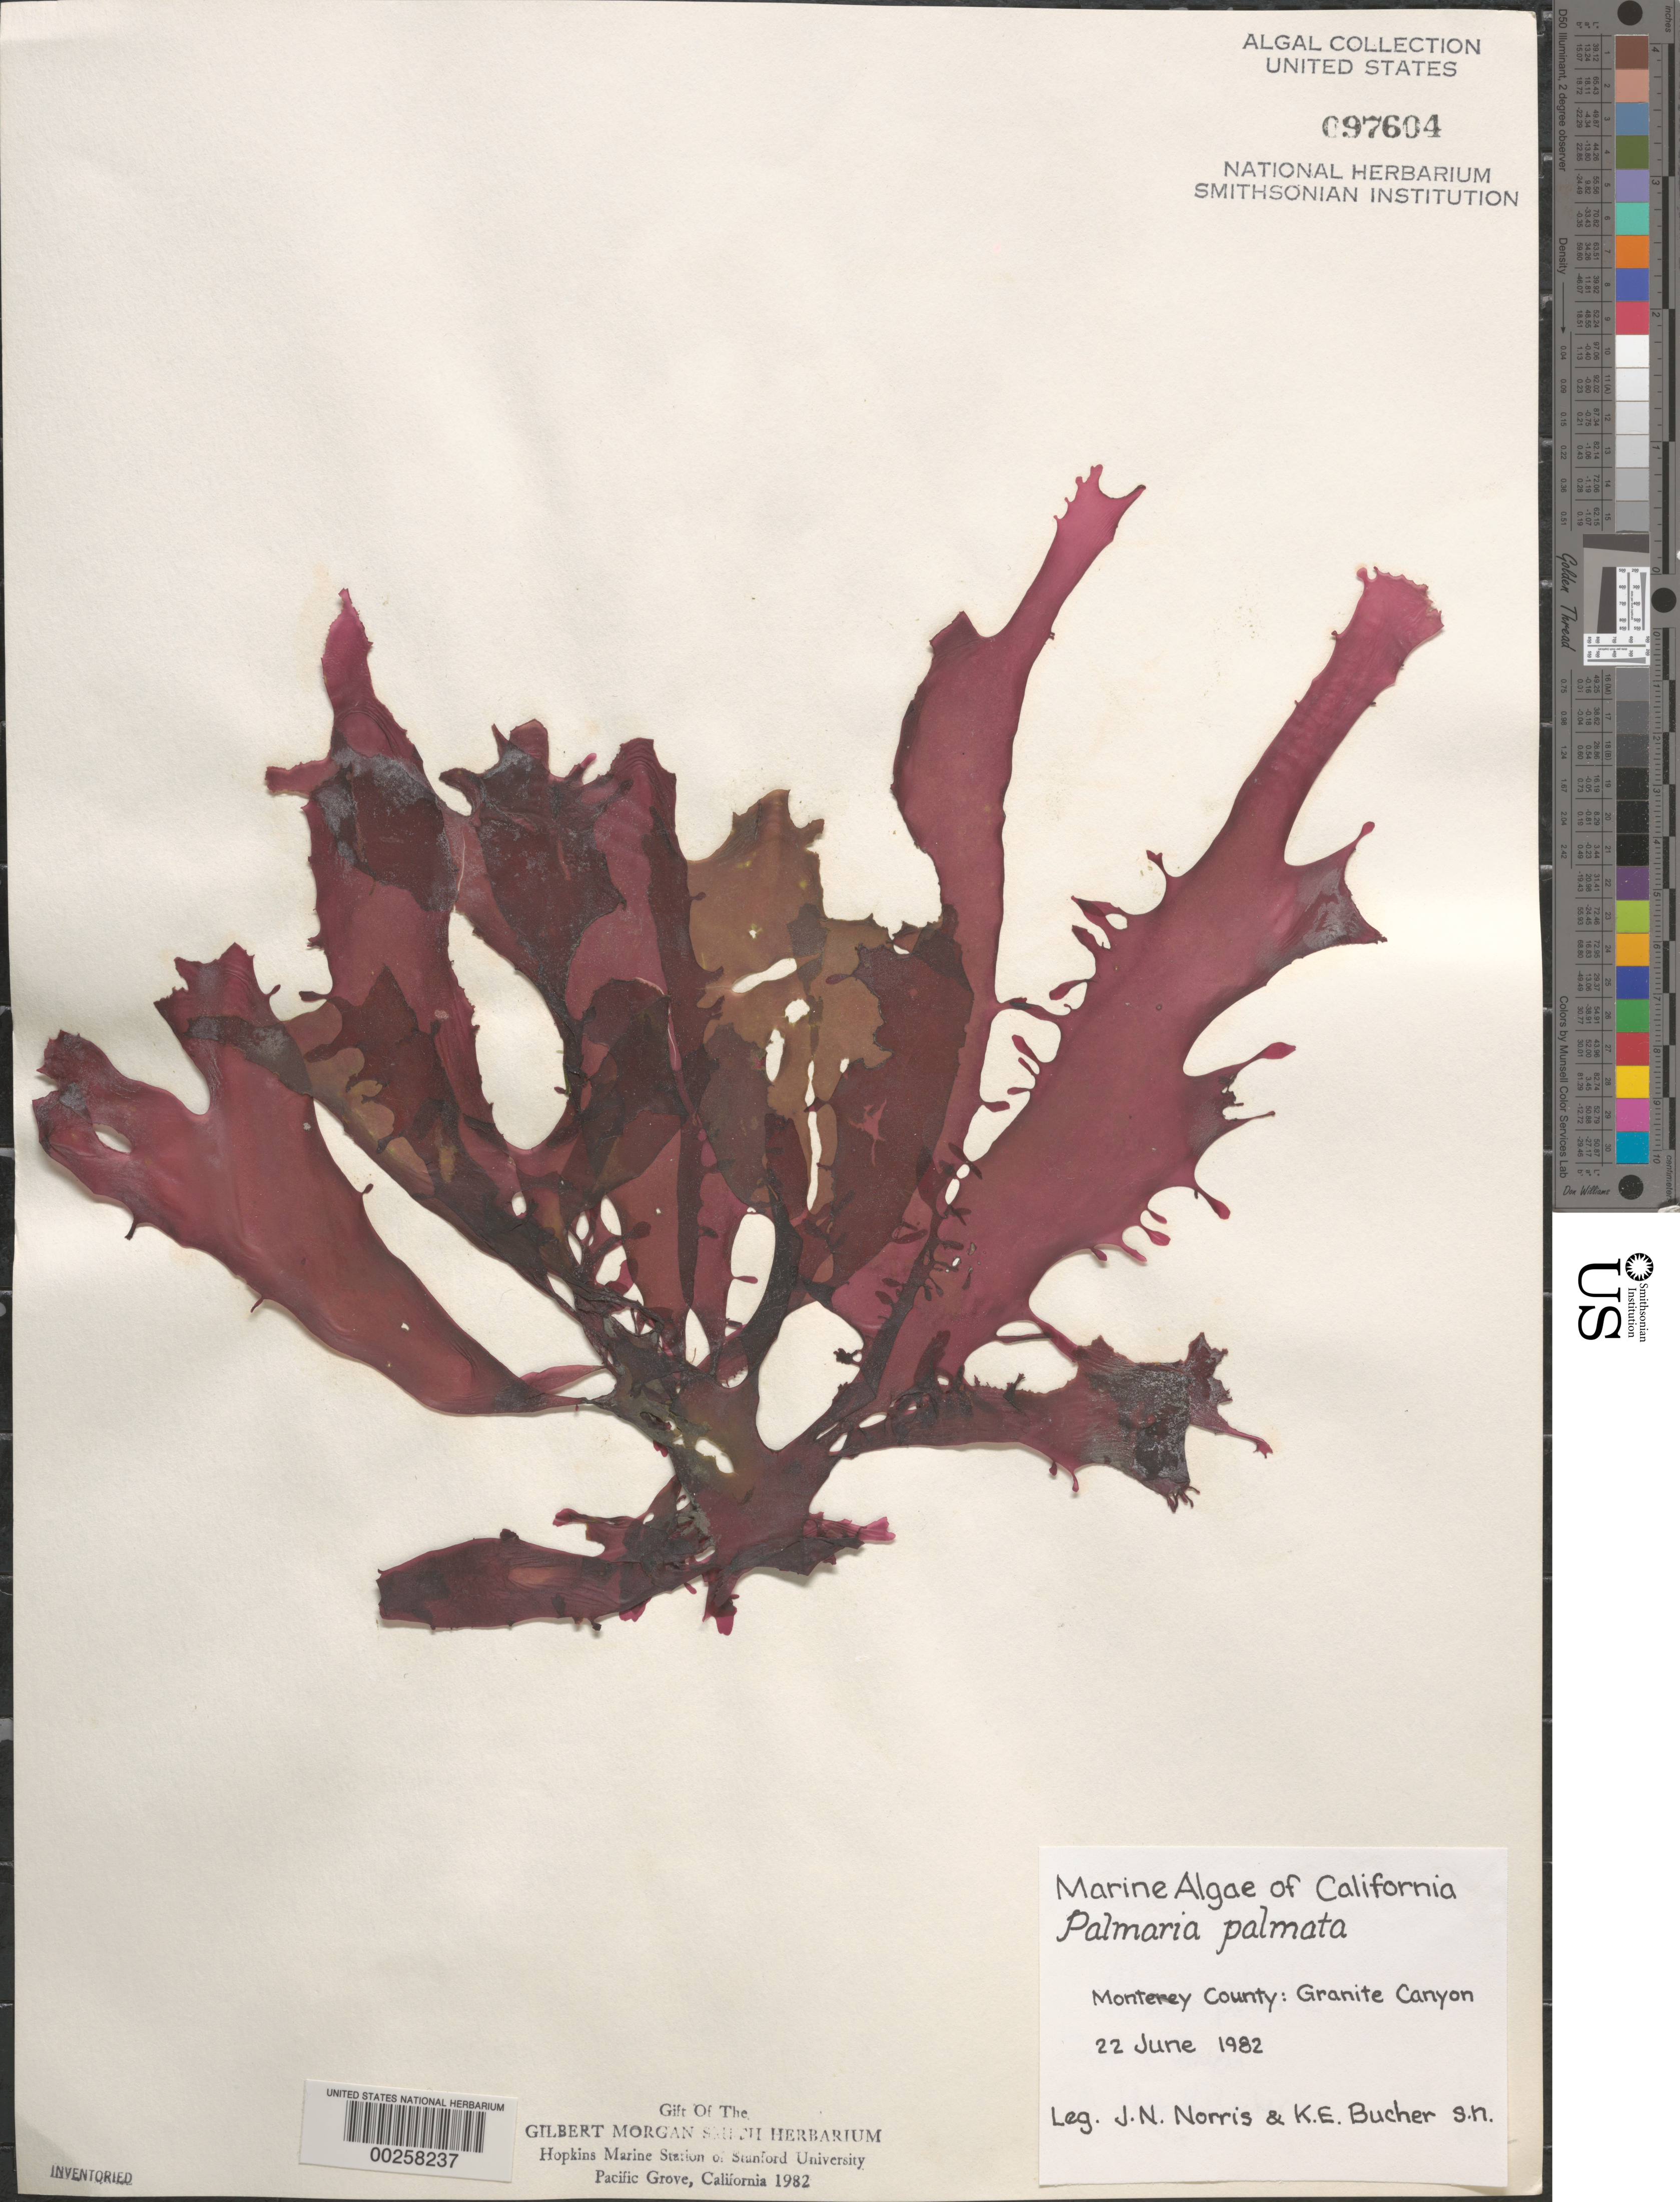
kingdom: Plantae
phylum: Rhodophyta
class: Florideophyceae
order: Palmariales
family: Palmariaceae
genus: Palmaria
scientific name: Palmaria palmata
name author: (L.) F. Weber & D. Mohr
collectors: J. N. Norris & K. E. Bucher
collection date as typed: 22 Jun 1982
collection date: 1982-06-22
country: United States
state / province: California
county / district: Monterey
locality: Granite Canyon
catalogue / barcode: US 97604